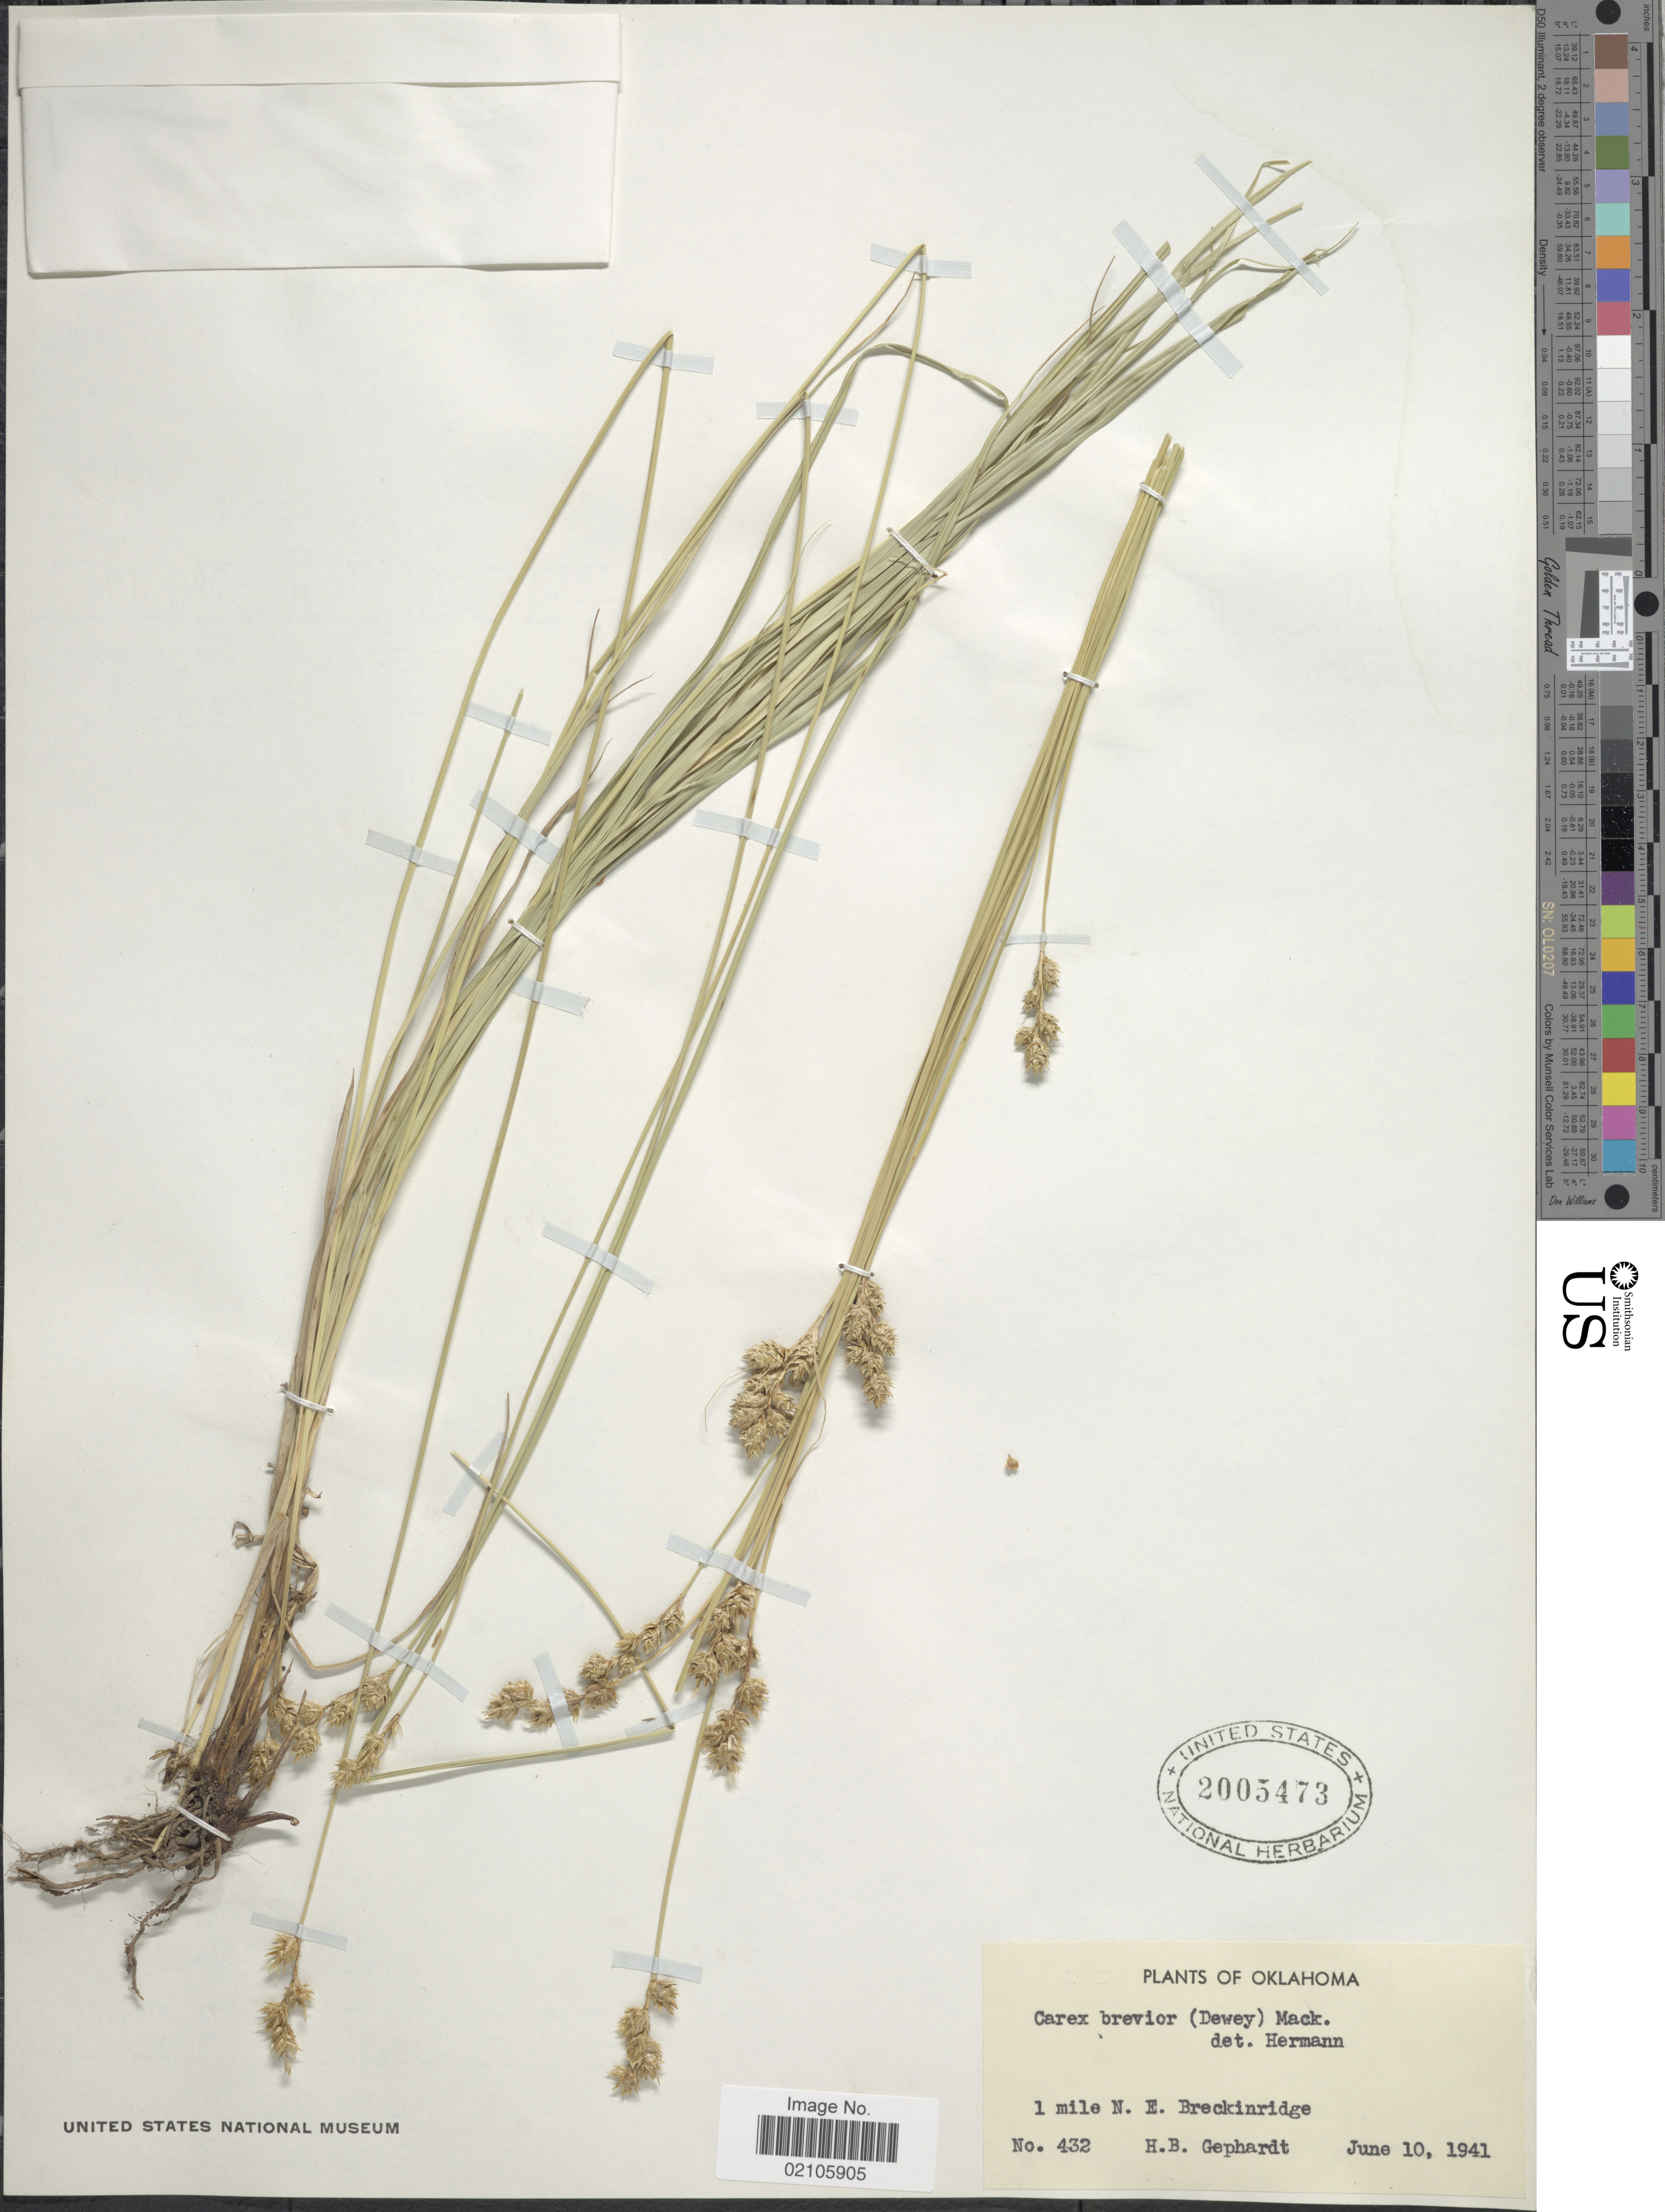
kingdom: Plantae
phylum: Tracheophyta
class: Liliopsida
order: Poales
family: Cyperaceae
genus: Carex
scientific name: Carex brevior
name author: (Dewey) Mack. ex Lunell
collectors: H. Gephardt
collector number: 432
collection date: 1941-06-10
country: United States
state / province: Oklahoma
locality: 1 mile N. E. Breckinridge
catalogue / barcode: US 2005473